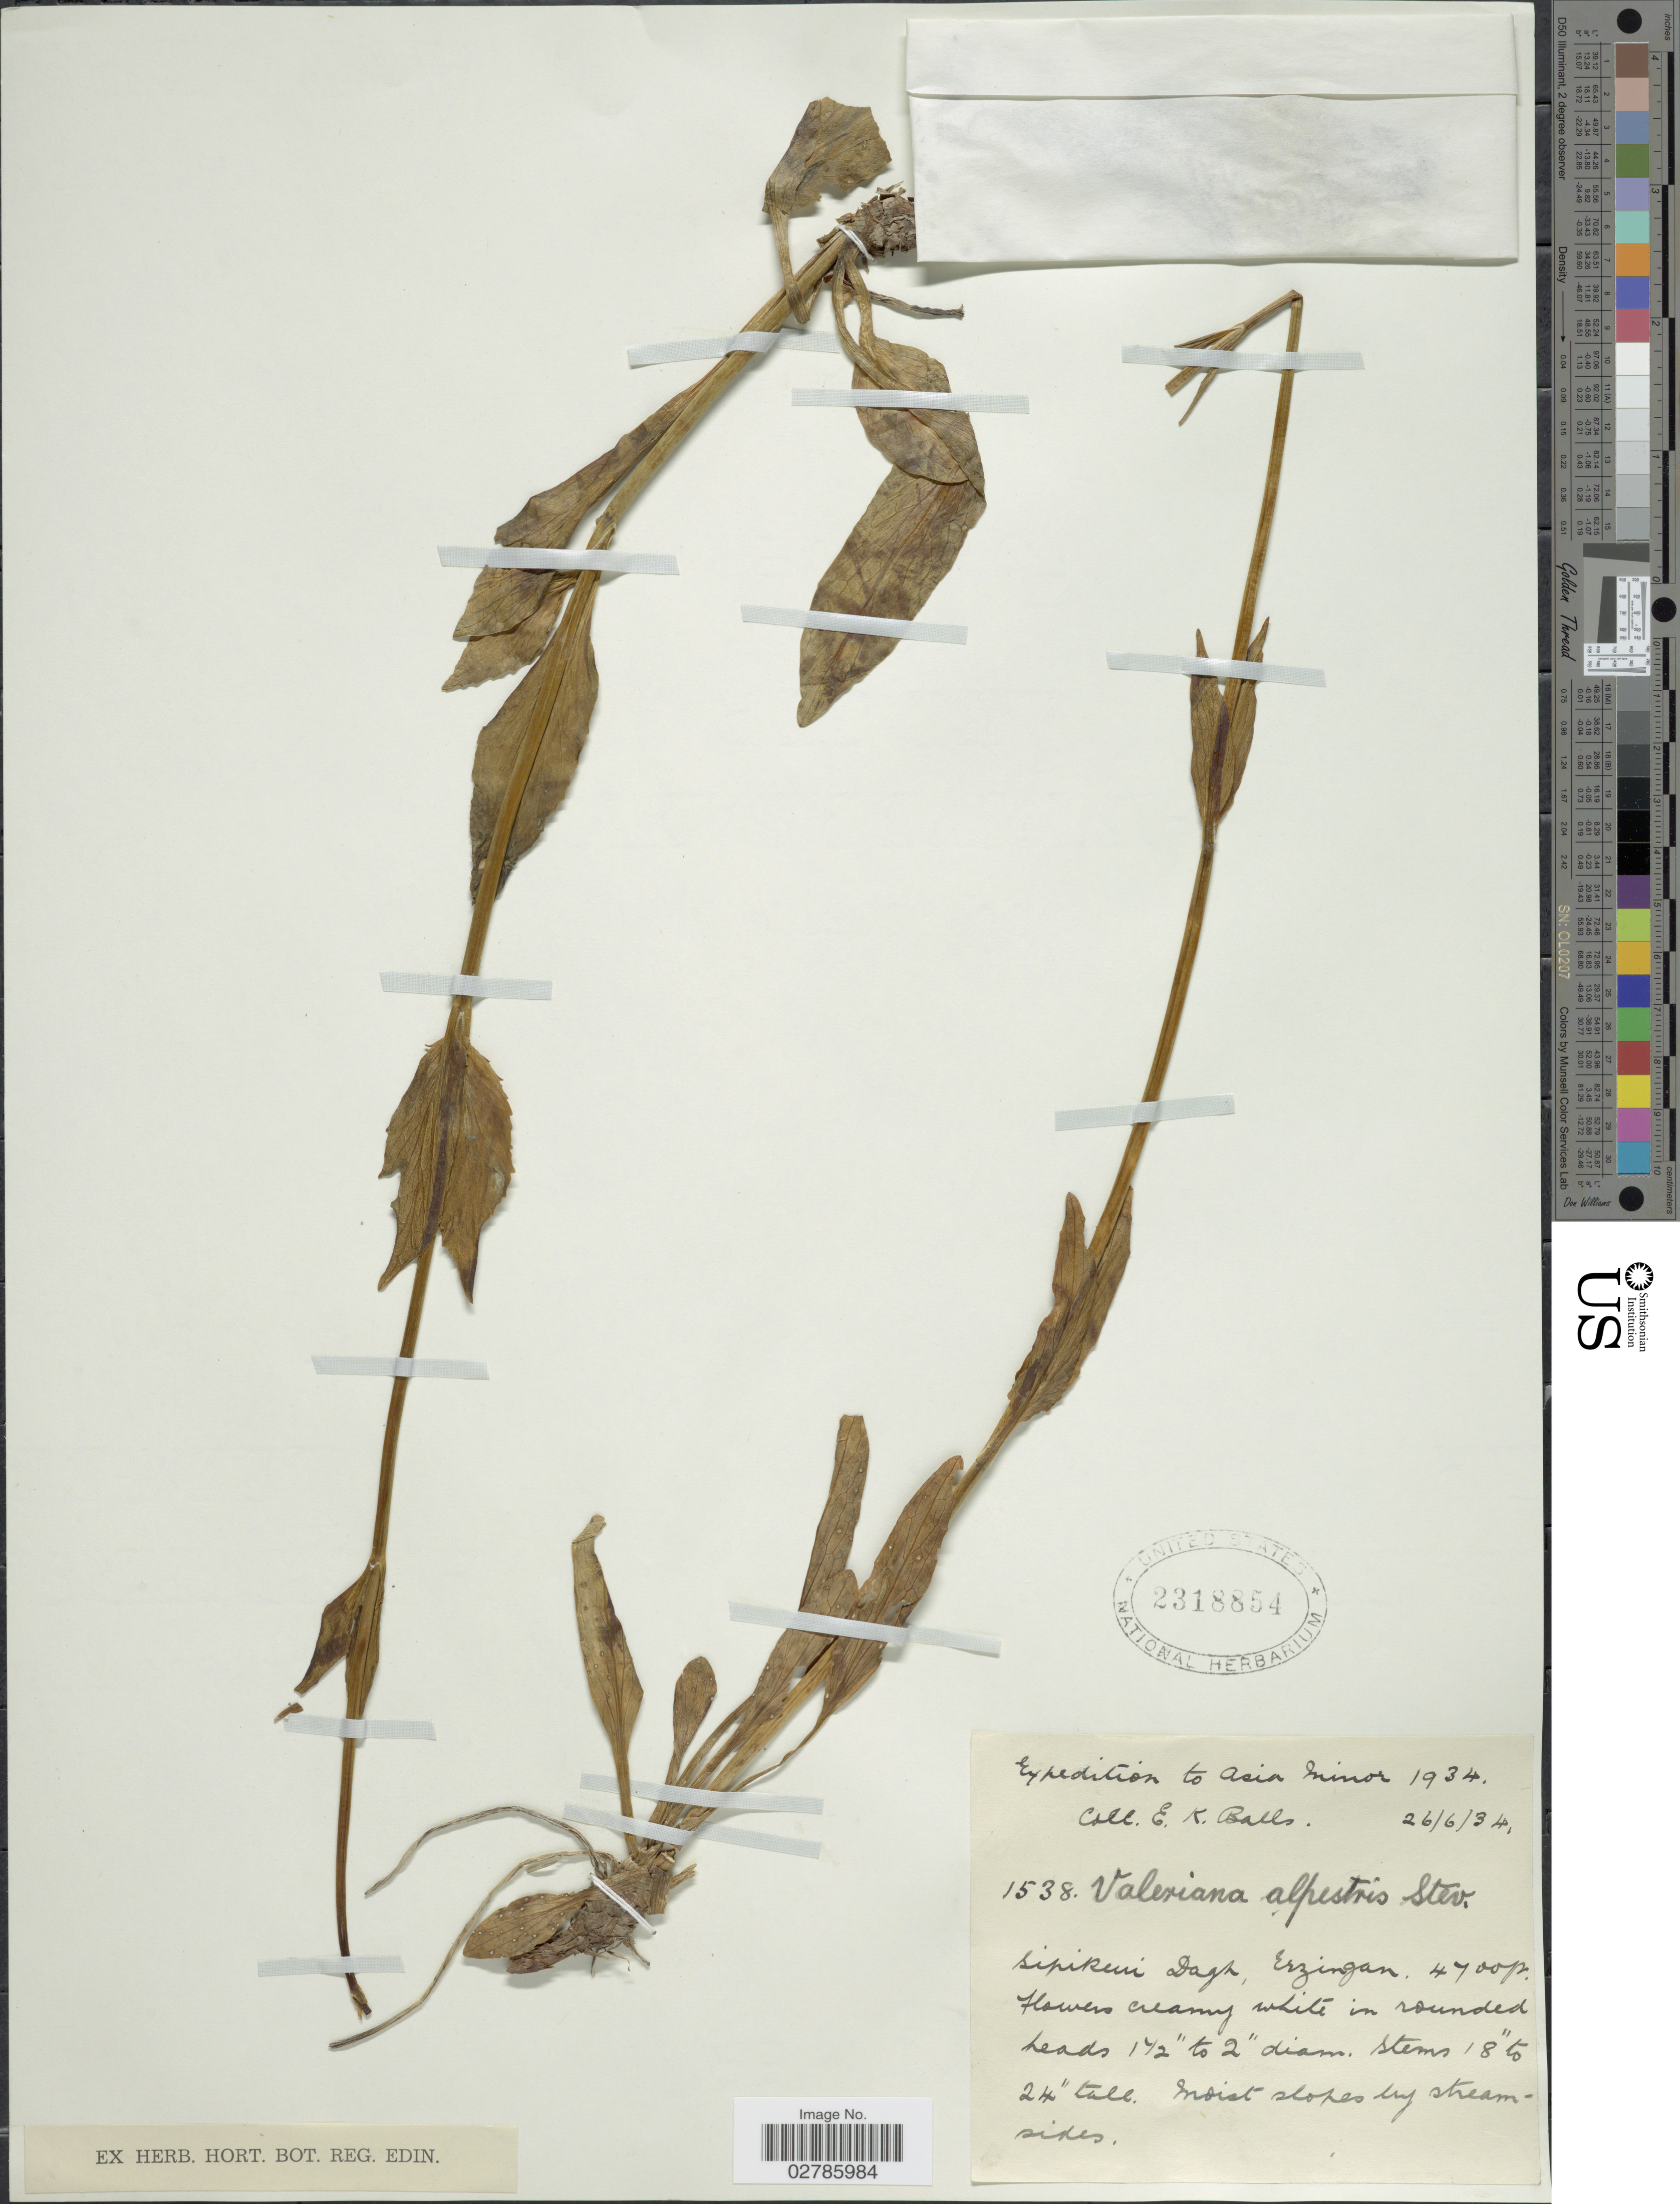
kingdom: Plantae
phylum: Tracheophyta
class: Magnoliopsida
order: Dipsacales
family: Caprifoliaceae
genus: Valeriana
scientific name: Valeriana alpestris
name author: Steven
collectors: E. K. Balls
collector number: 1538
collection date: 1934-06-26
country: Turkey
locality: Asia Minor. Sipireuí Dagh, Erzingan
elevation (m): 1433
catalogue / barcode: US 2318854